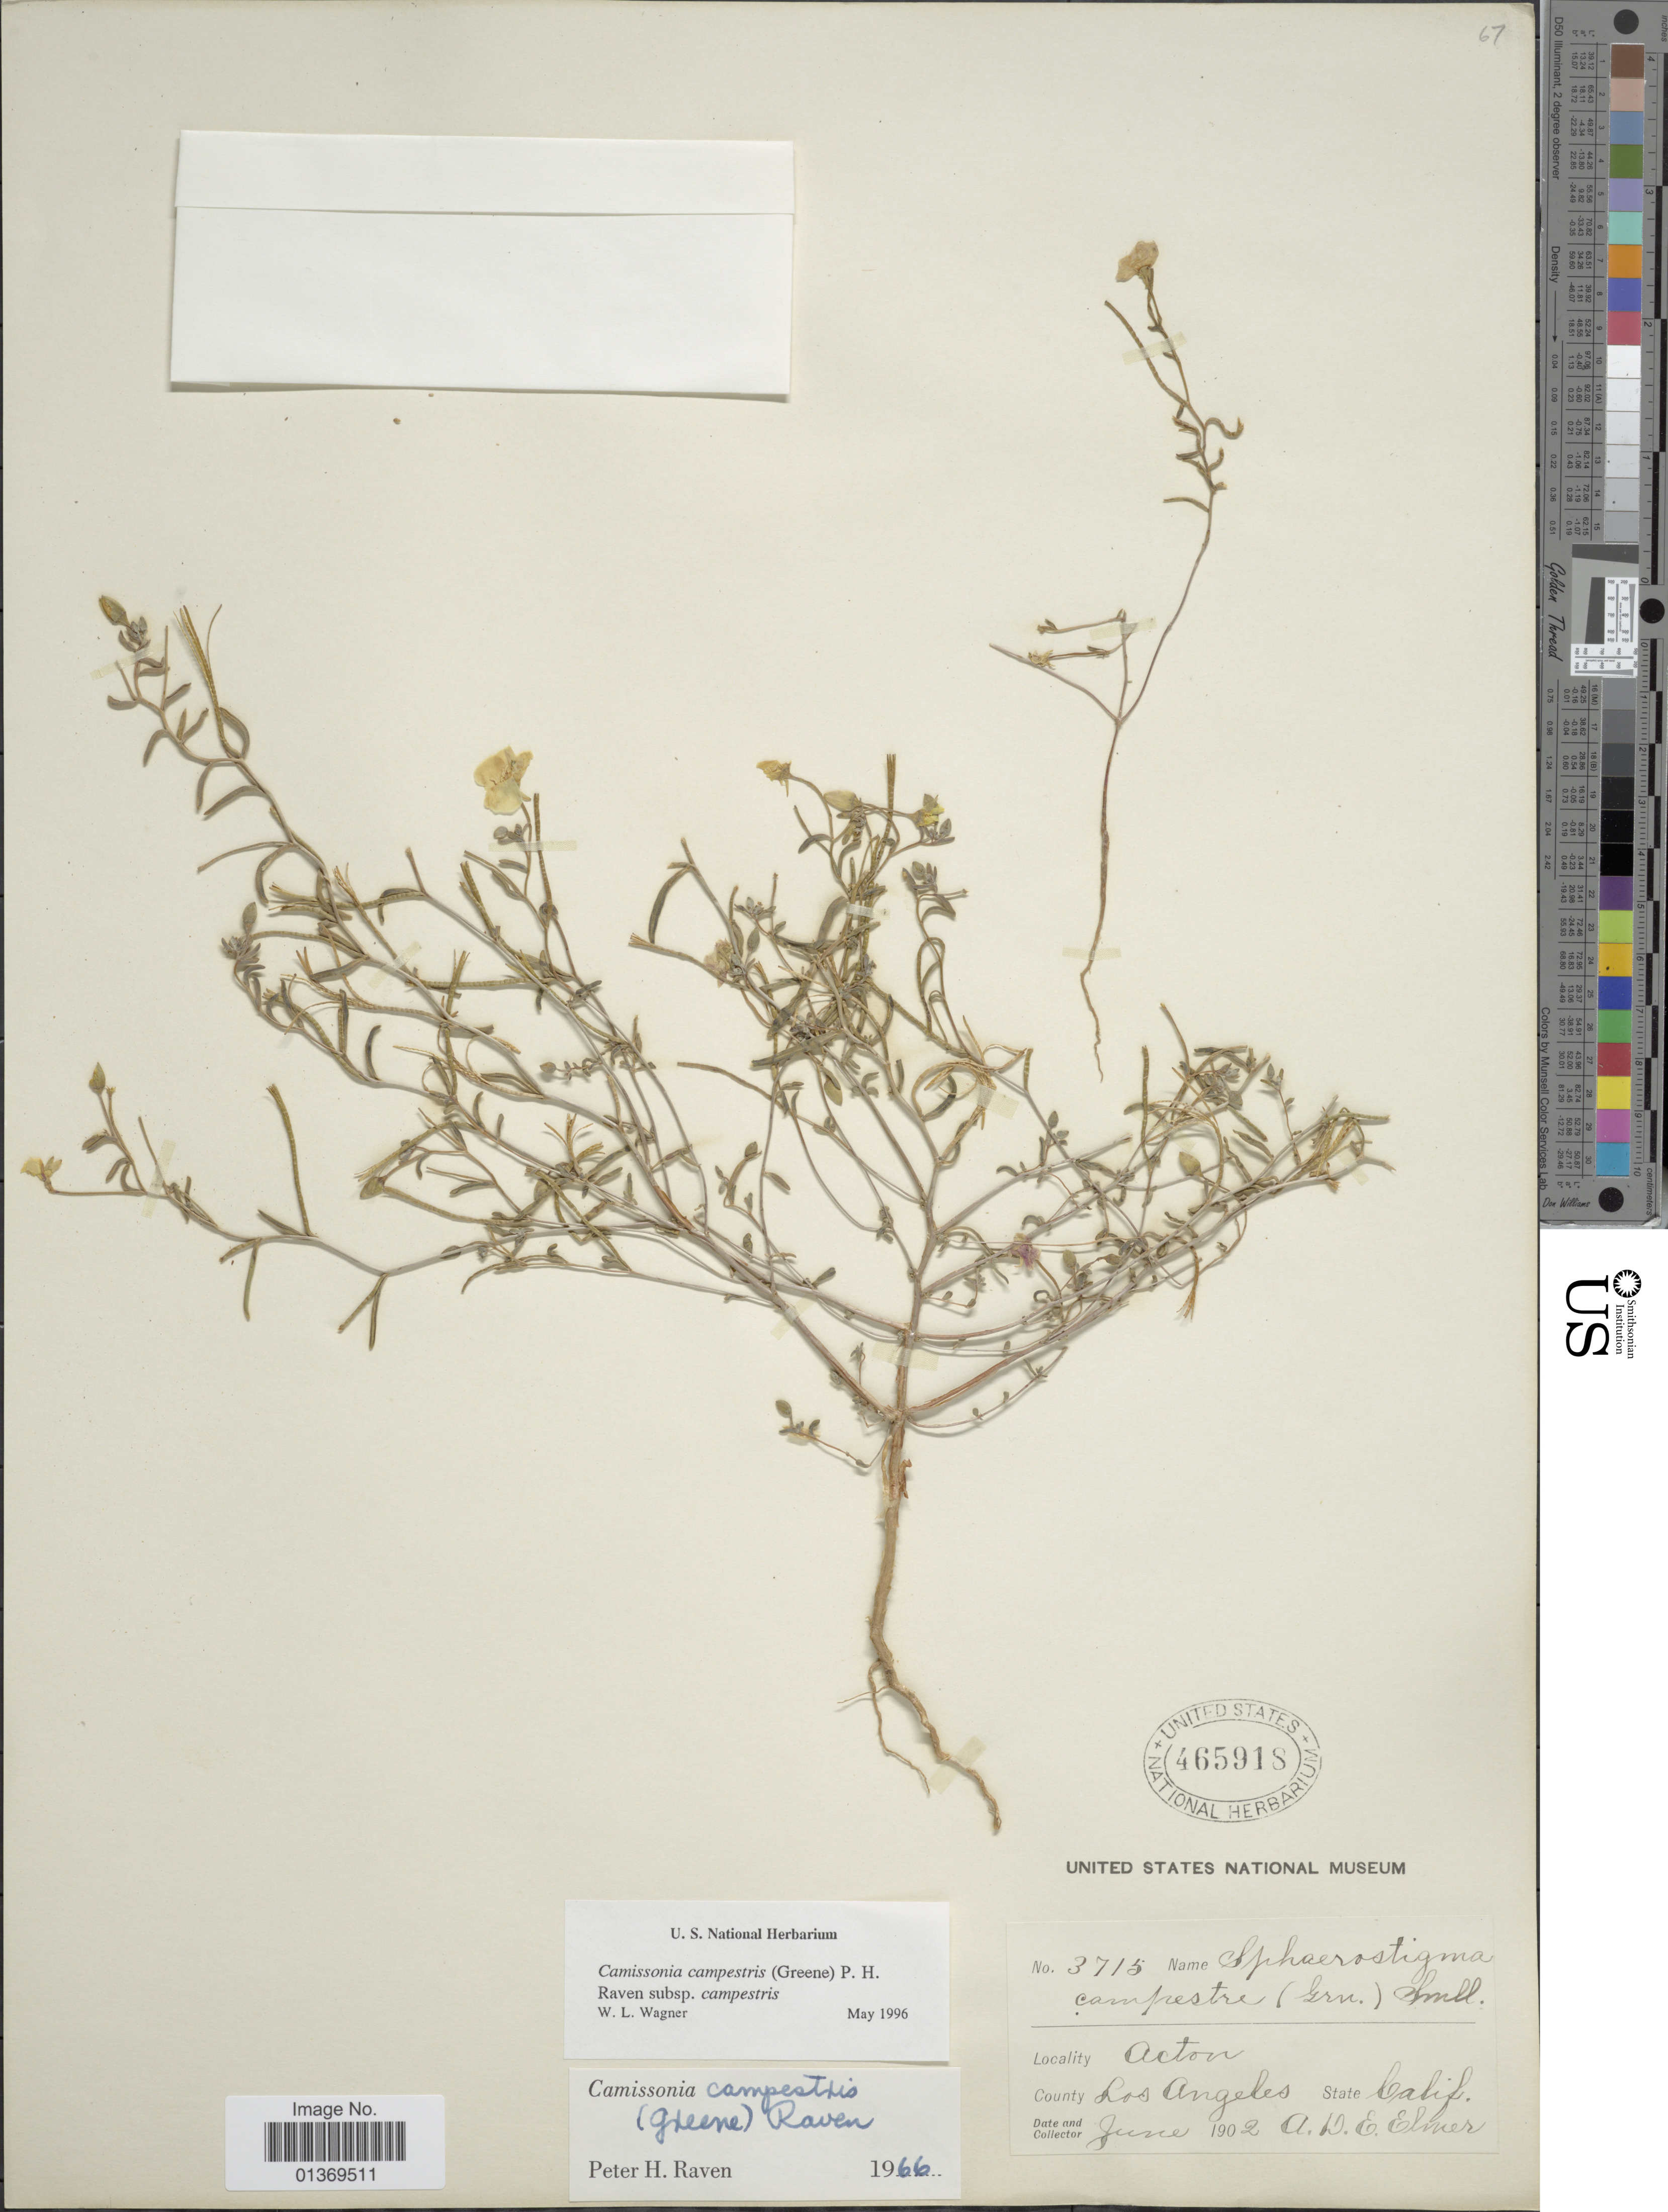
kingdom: Plantae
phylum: Tracheophyta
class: Magnoliopsida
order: Myrtales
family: Onagraceae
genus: Camissonia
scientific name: Camissonia campestris subsp. campestris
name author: (Greene) P.H. Raven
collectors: A. D. E. Elmer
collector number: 3715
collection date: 1902-06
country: United States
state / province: California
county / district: Los Angeles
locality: Acton, Los Angeles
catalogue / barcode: US 465918